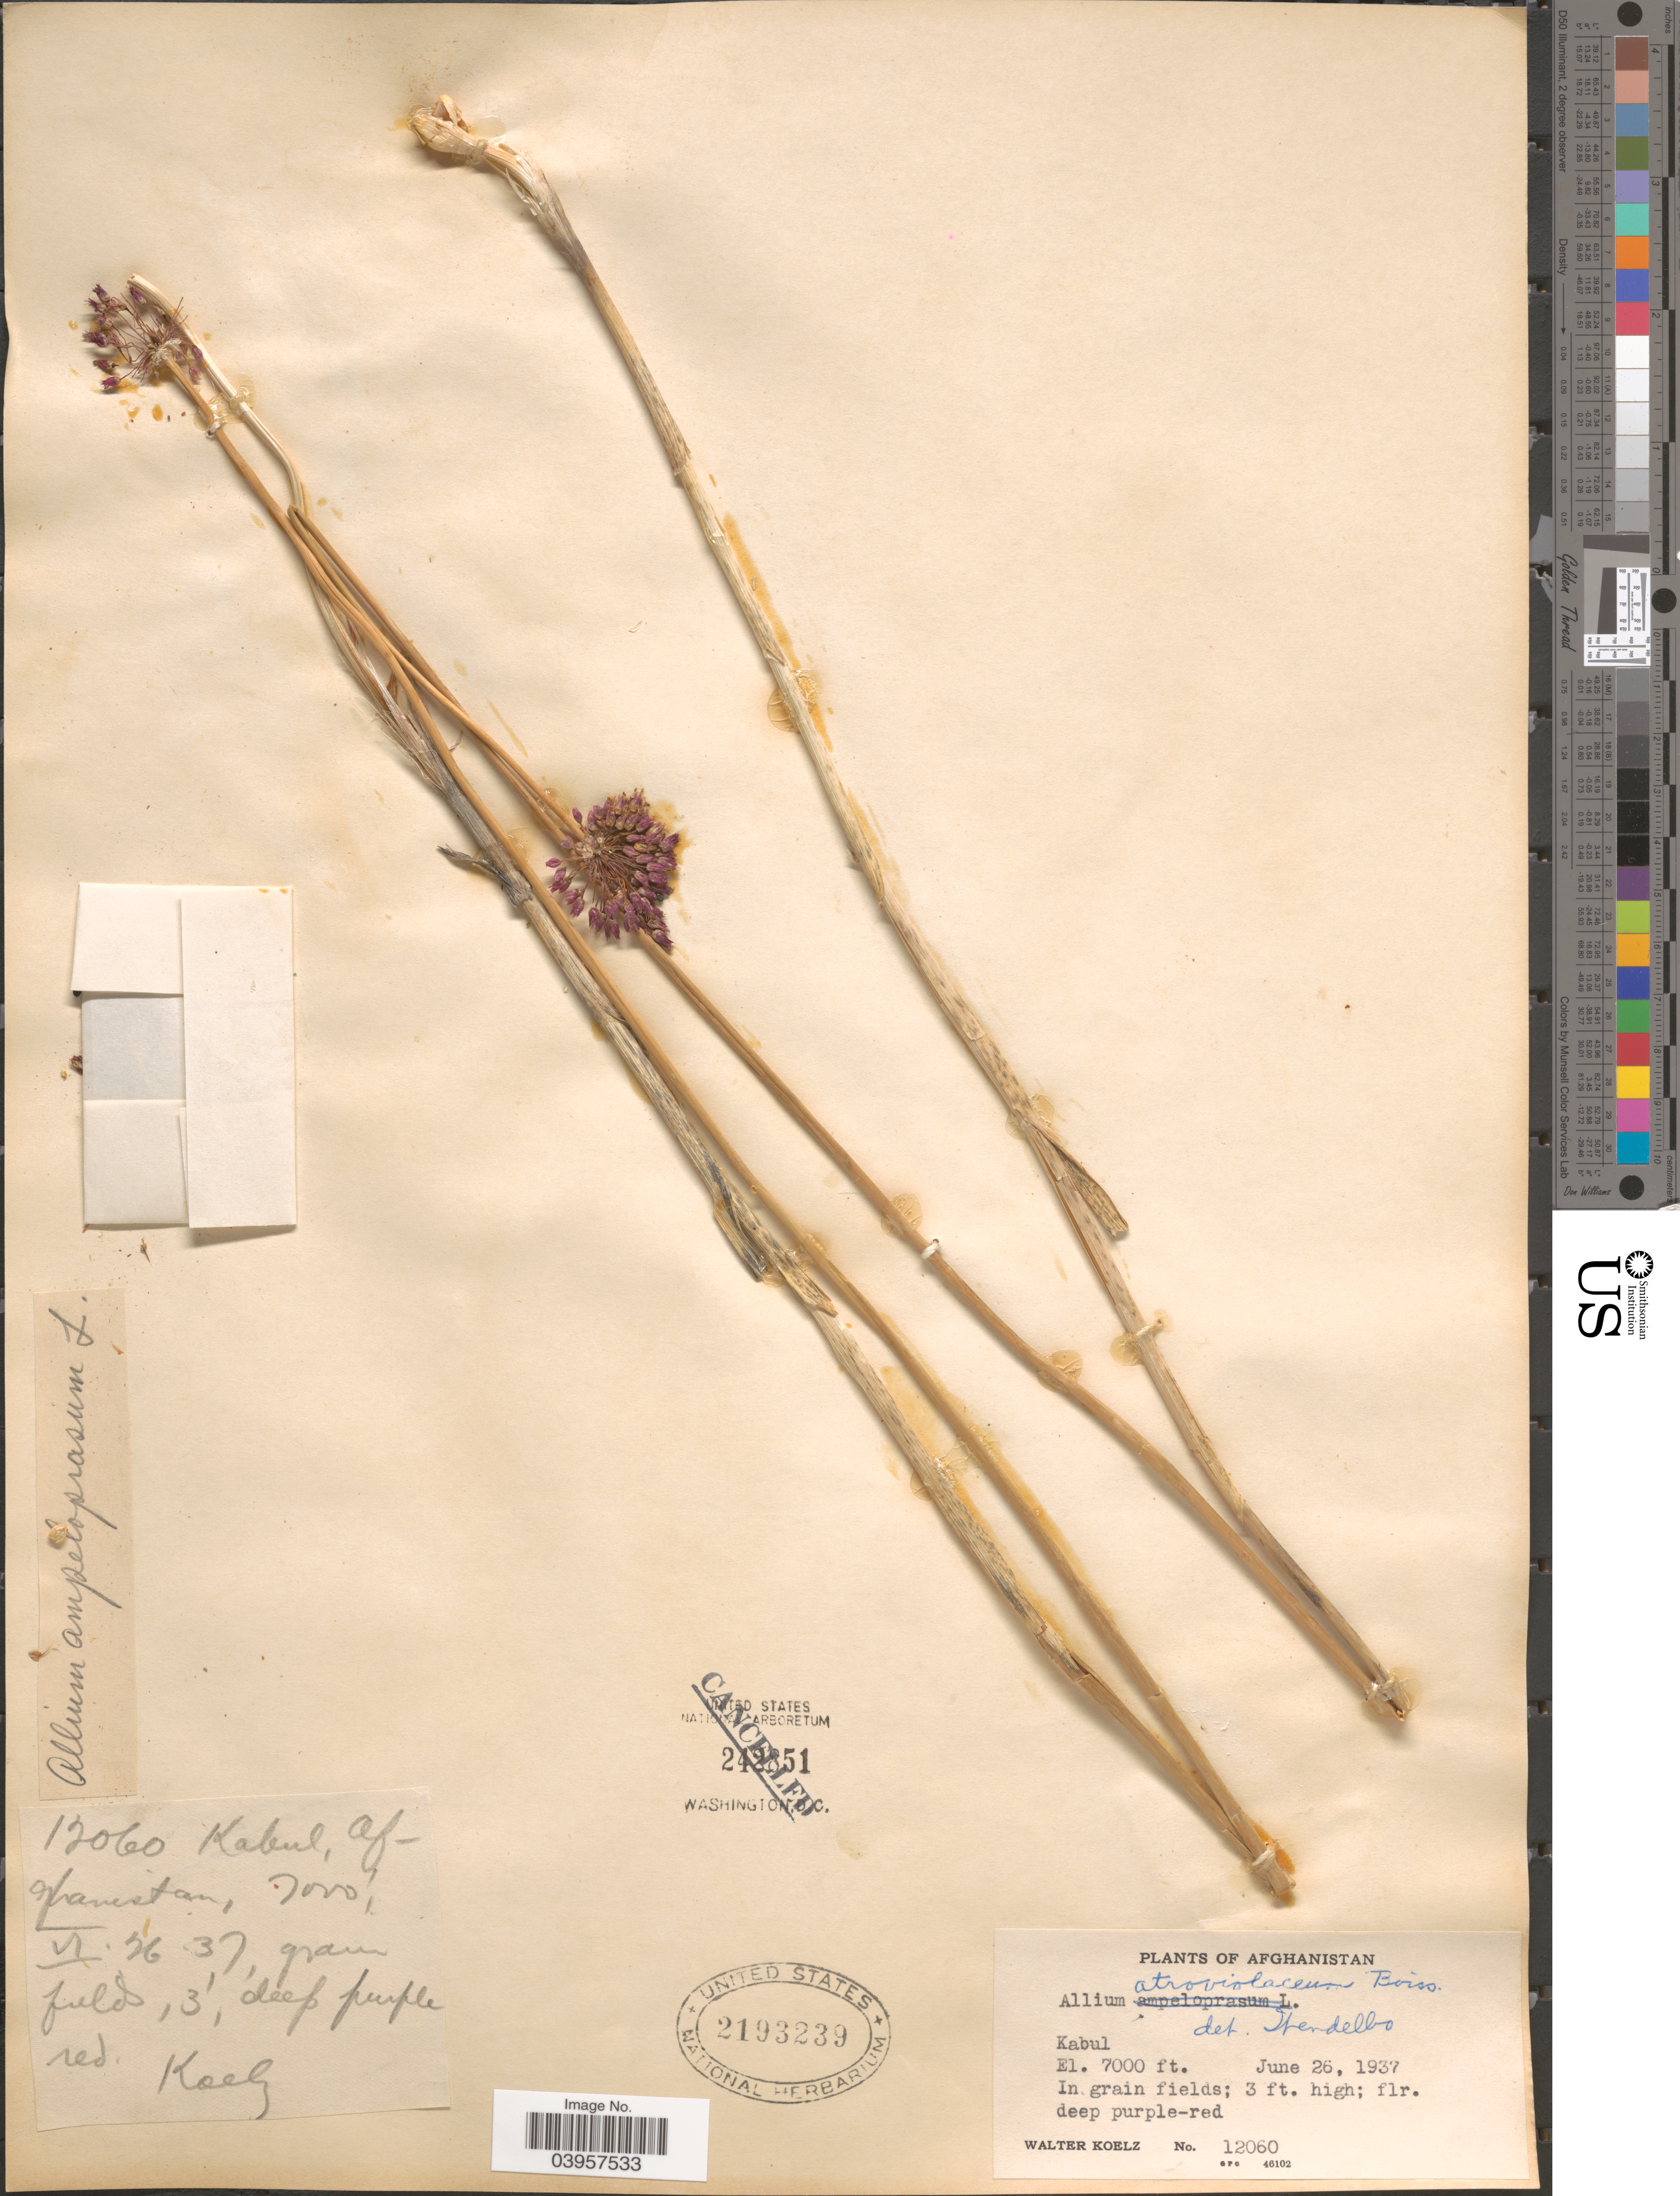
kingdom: Plantae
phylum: Tracheophyta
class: Liliopsida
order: Asparagales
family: Amaryllidaceae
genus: Allium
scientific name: Allium atroviolaceum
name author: Boiss.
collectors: W. N. Koelz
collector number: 12060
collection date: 1937-06-26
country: Afghanistan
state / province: Kabul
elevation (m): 2134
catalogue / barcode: US 2193239